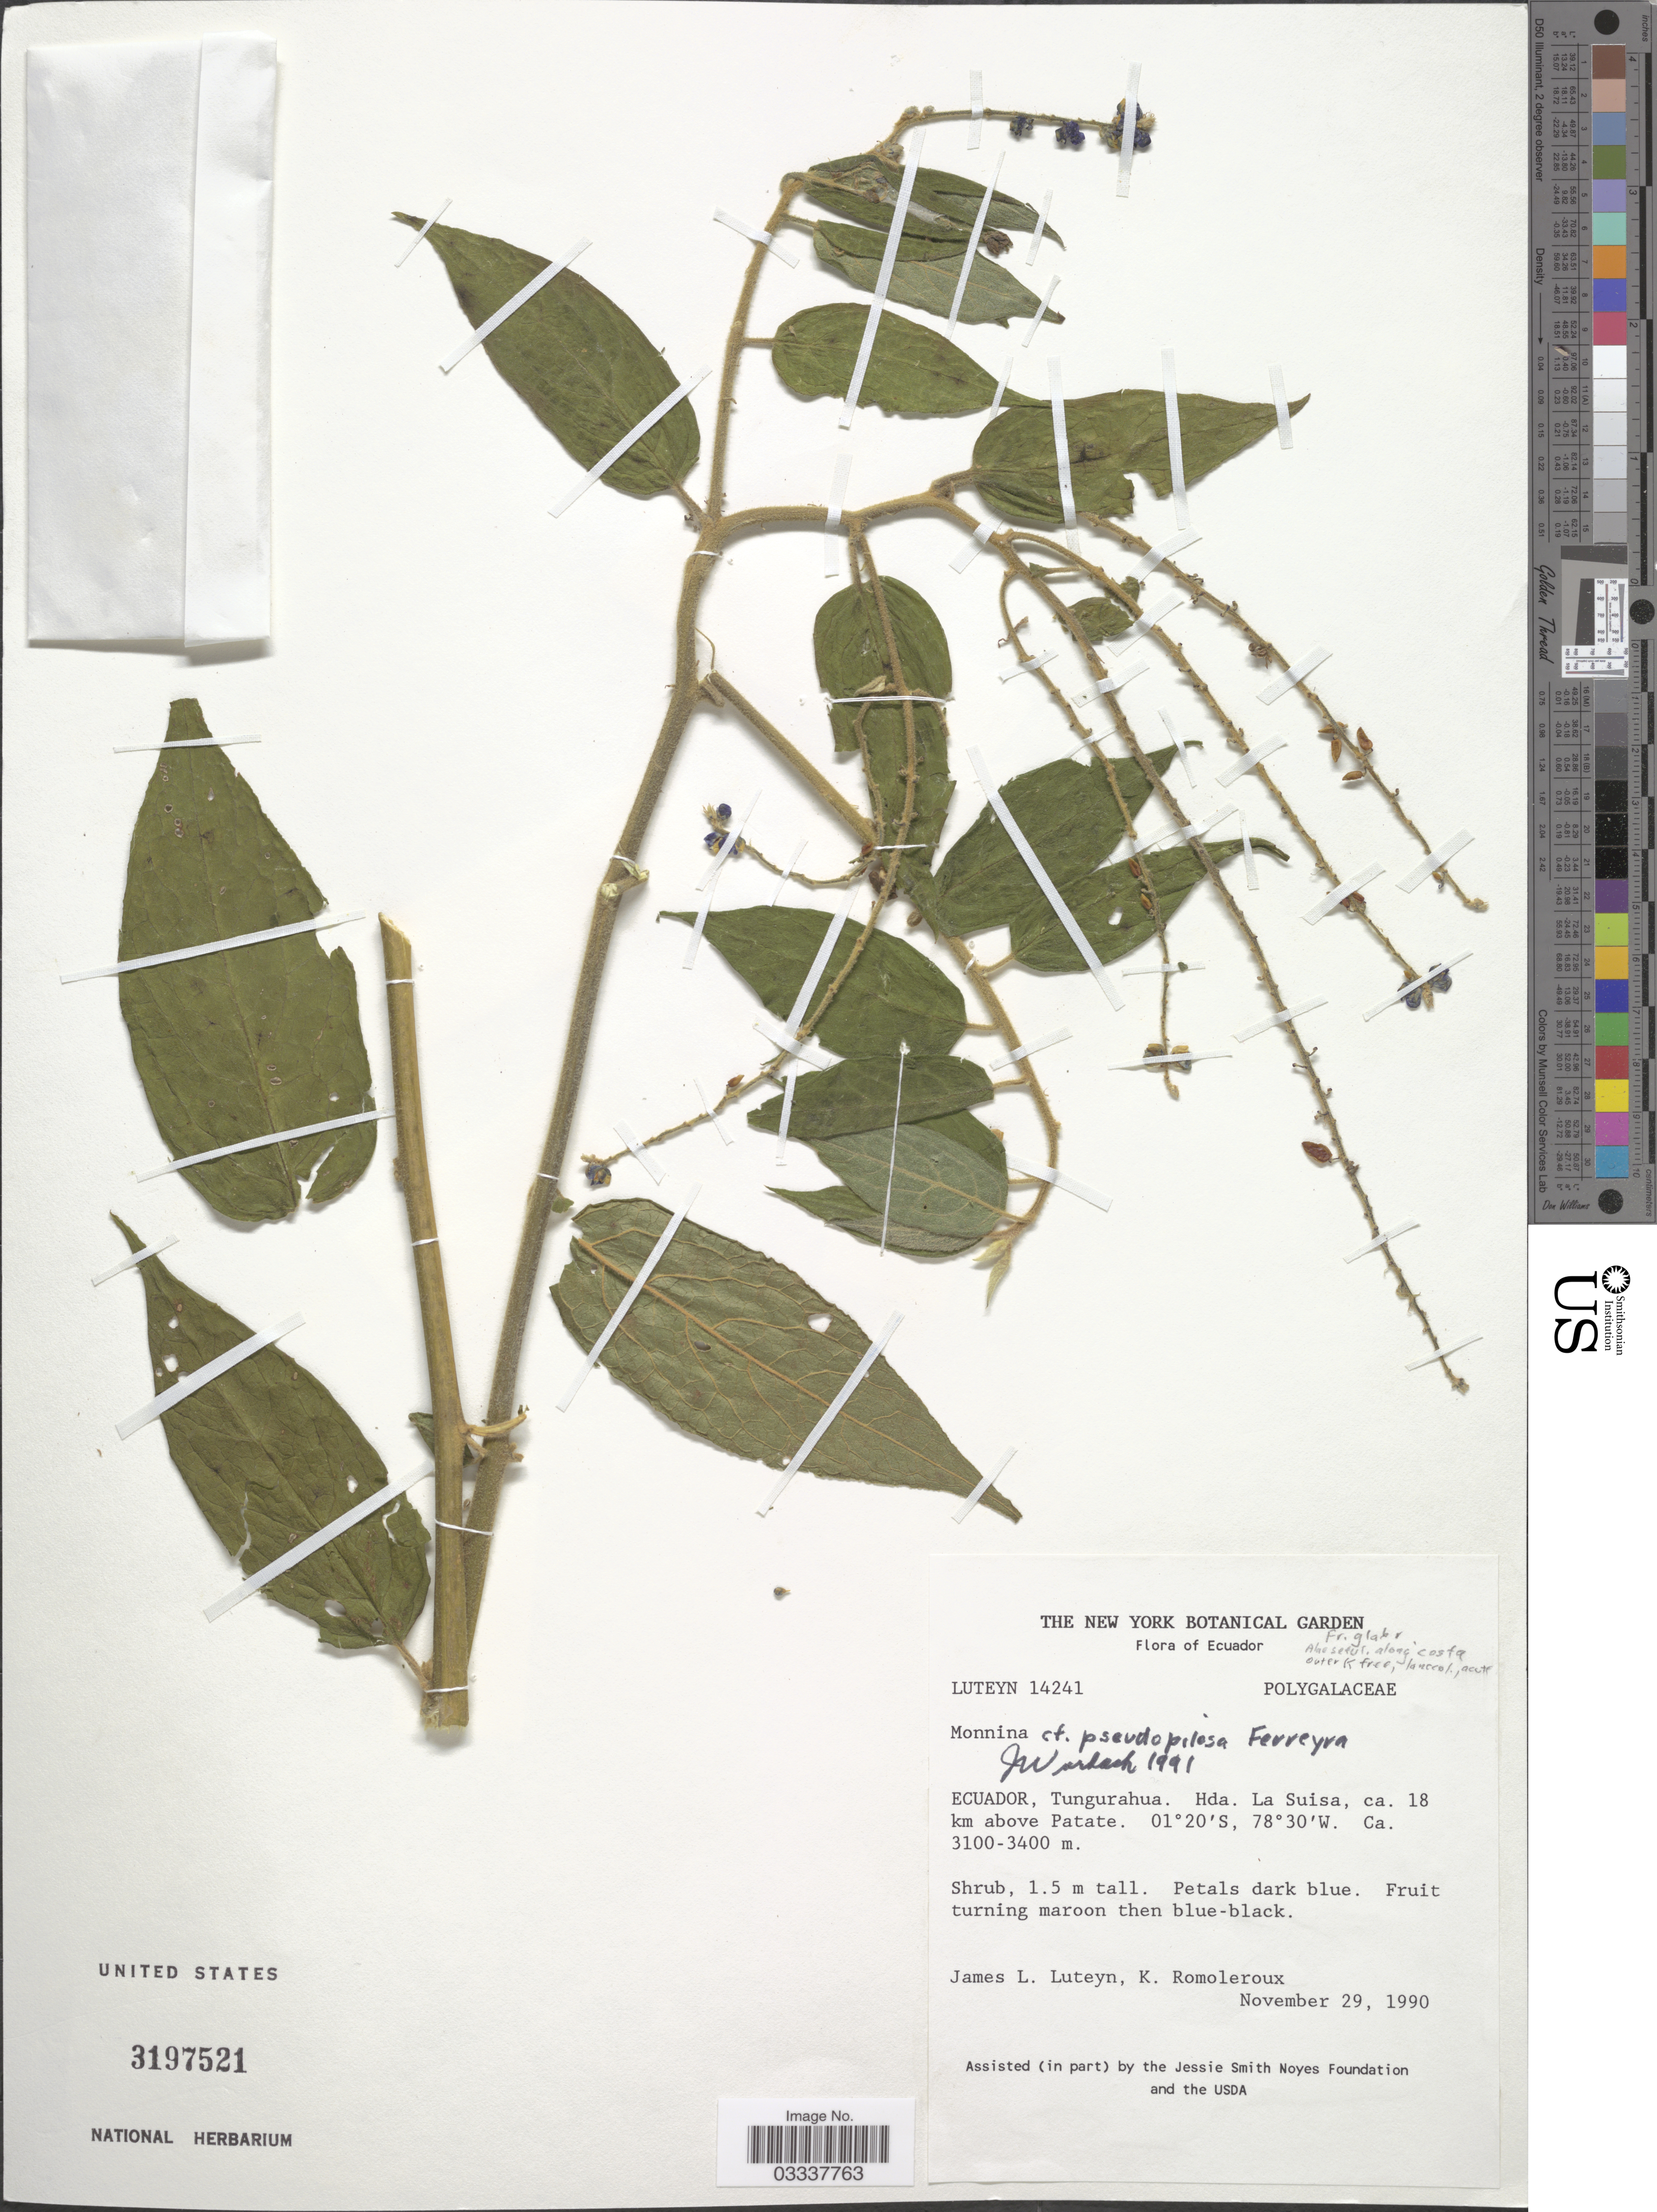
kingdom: Plantae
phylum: Tracheophyta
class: Magnoliopsida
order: Fabales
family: Polygalaceae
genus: Monnina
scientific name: Monnina pseudopilosa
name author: Ferreyra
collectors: J. Luteyn & K. Romoleroux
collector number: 14241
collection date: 1990-11-29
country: Ecuador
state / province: Tungurahua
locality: Hda. La Suisa, ca. 18 km above Patate.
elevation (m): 3100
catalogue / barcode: US 3197521